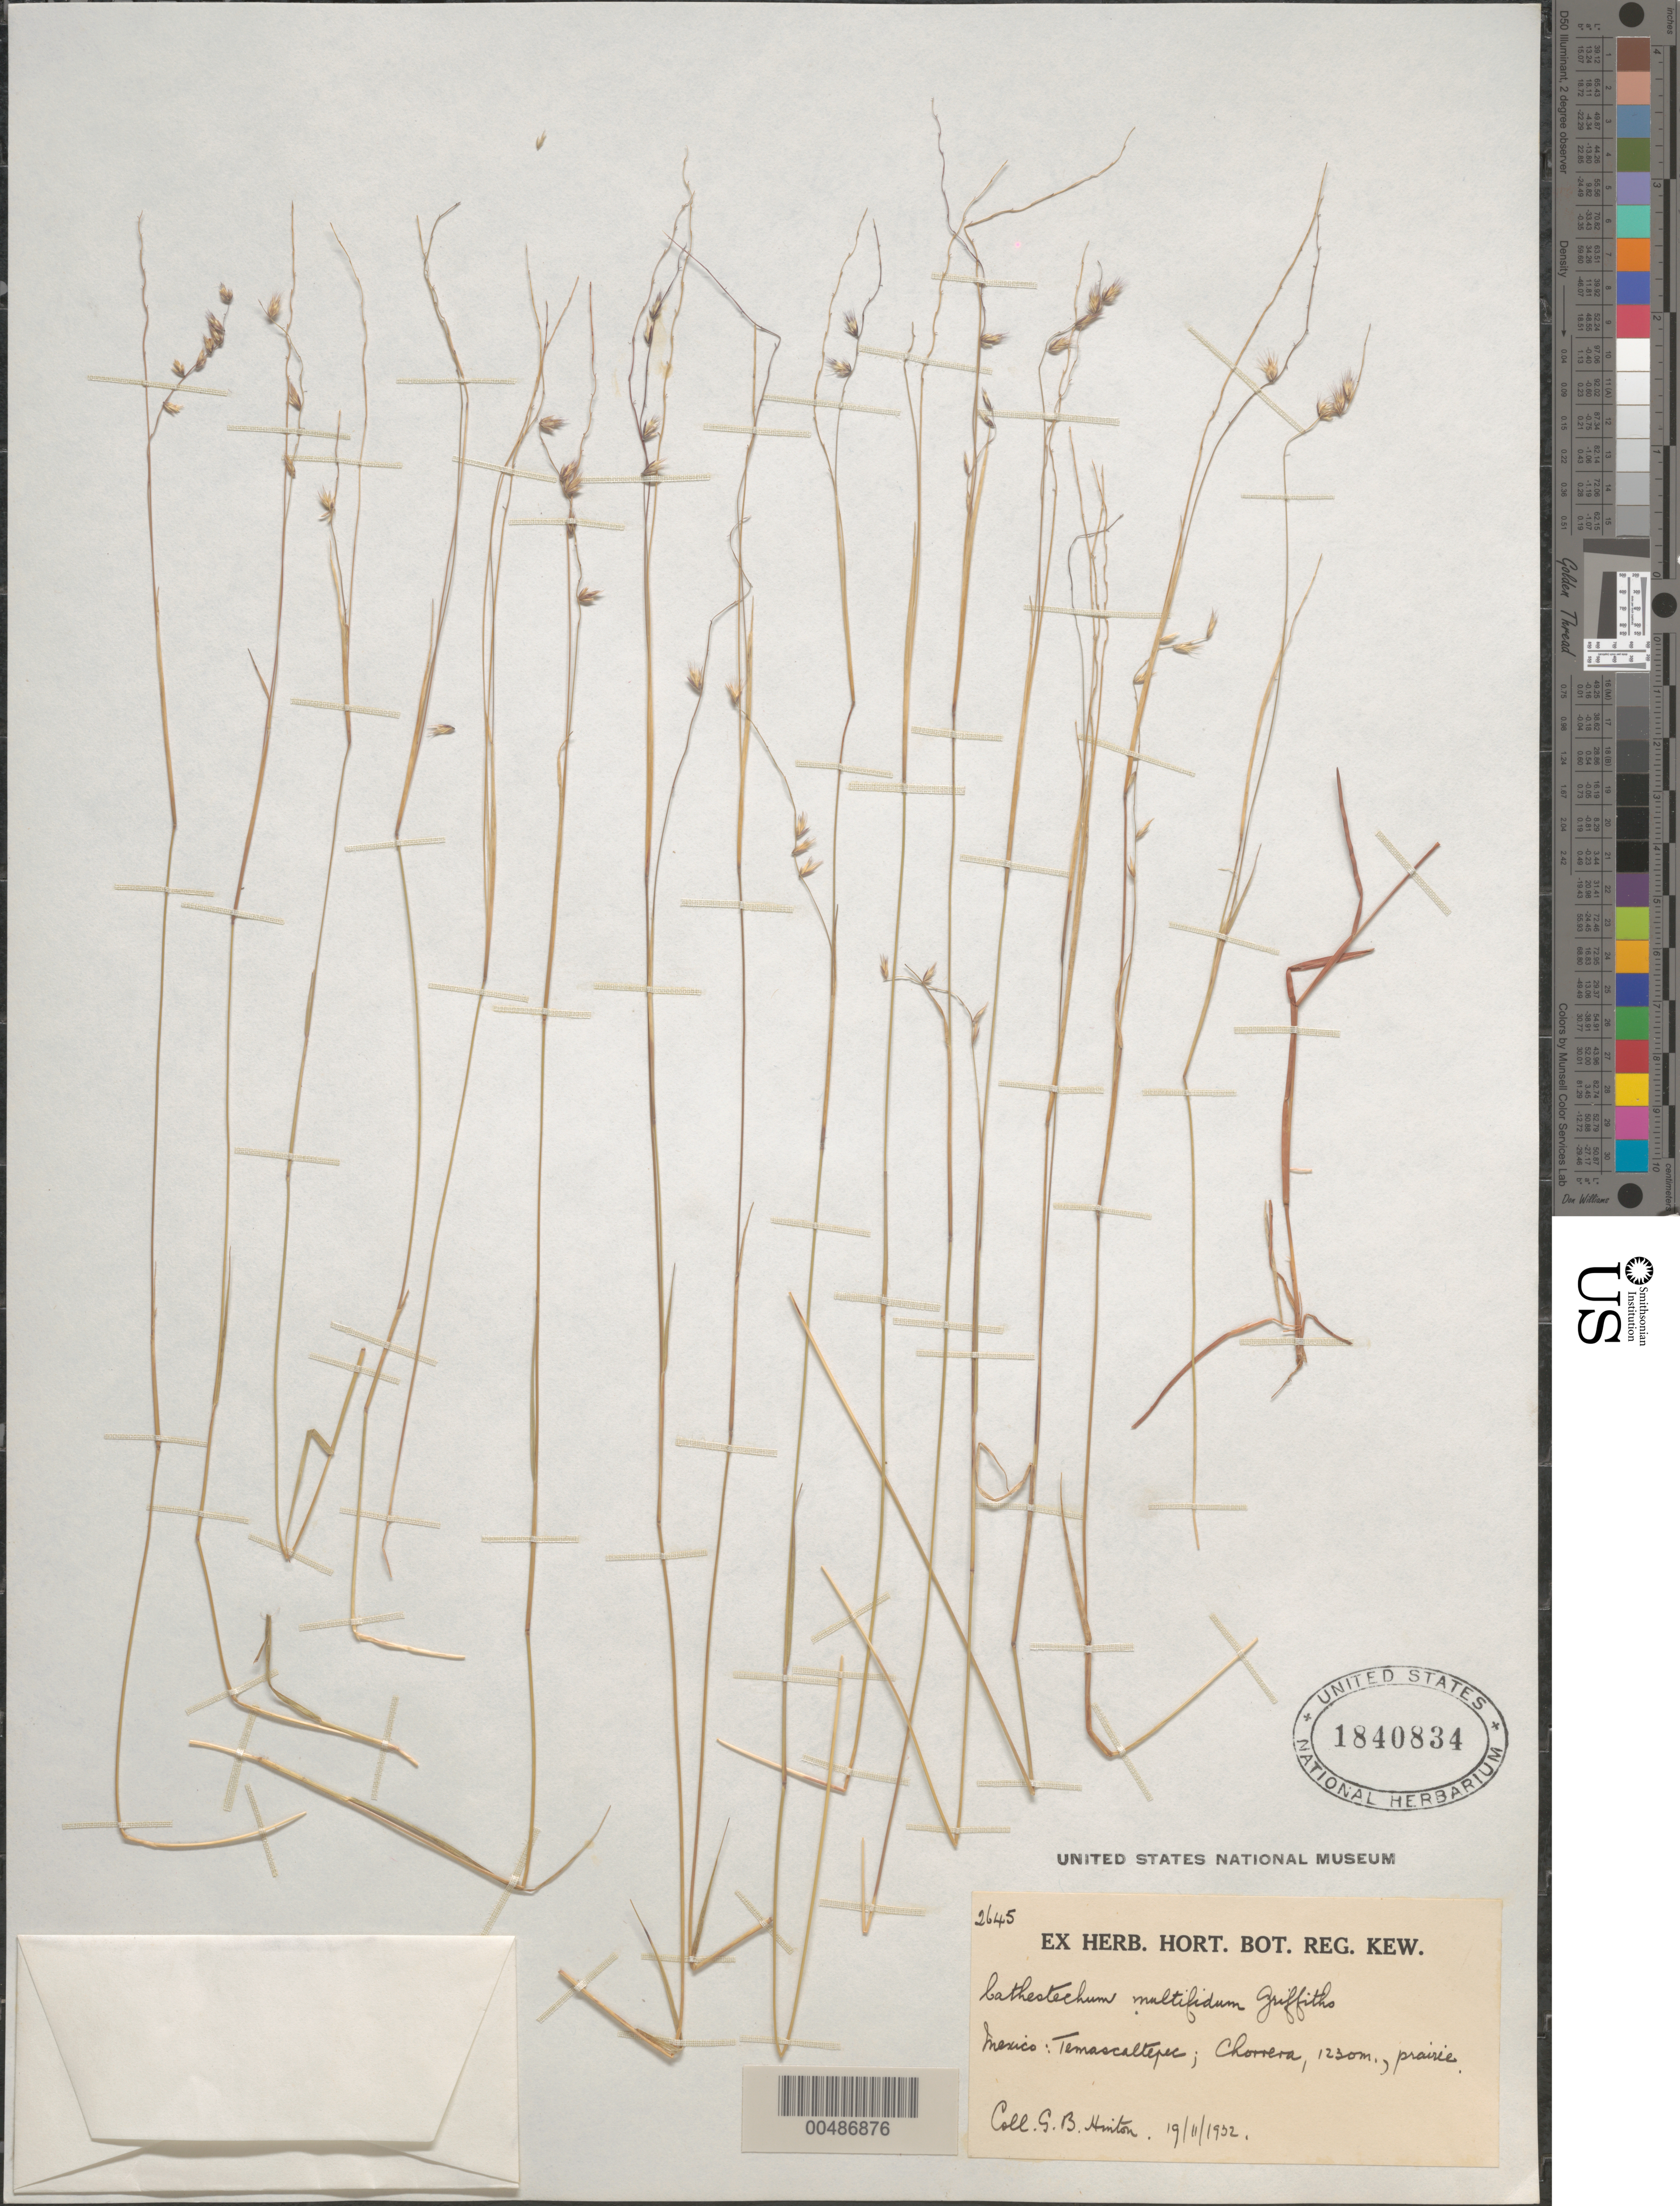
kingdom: Plantae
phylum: Tracheophyta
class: Liliopsida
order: Poales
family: Poaceae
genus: Griffithsochloa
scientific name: Griffithsochloa multifida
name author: (Griffiths) Pierce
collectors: G. B. Hinton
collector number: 2645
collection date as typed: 19 Nov 1932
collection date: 1932-11-19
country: Mexico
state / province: México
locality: Temascaltepec, Chorrera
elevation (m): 1230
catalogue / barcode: US 1840834